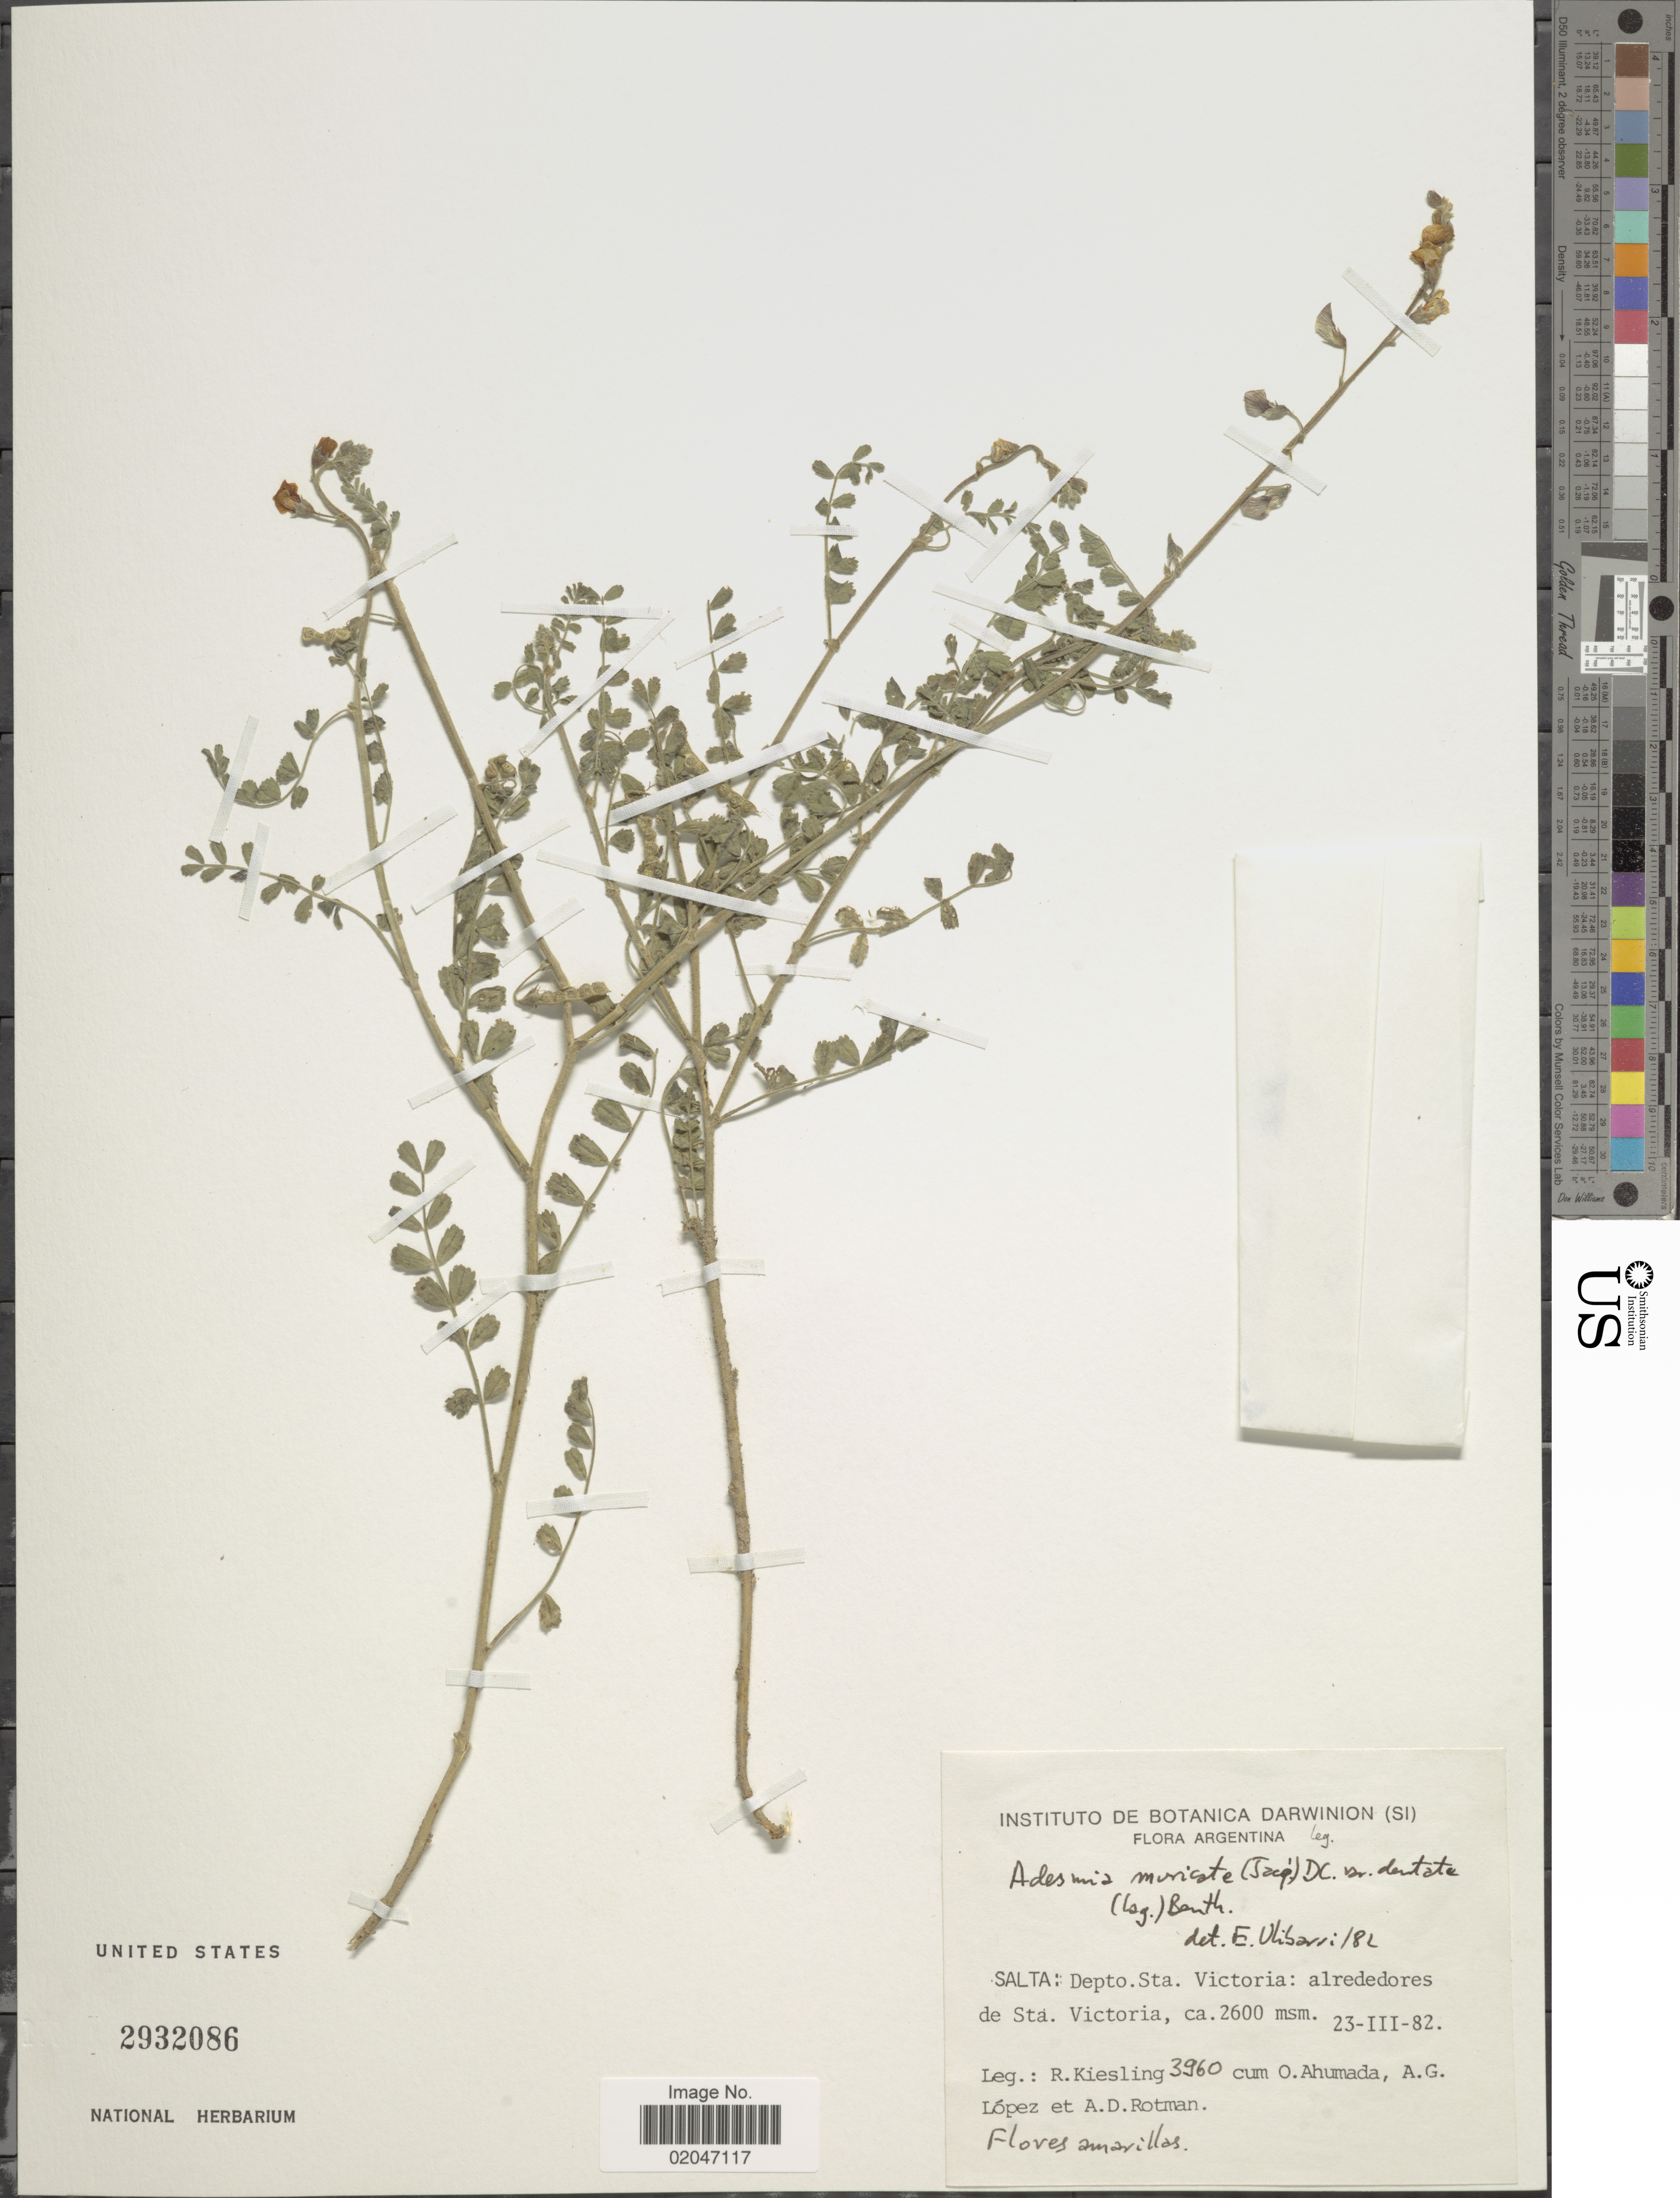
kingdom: Plantae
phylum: Tracheophyta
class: Magnoliopsida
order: Fabales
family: Fabaceae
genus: Adesmia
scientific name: Adesmia muricata var. dentata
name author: Benth.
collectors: R. Kiesling, O. Ahumada, A. G. Lopez & A. D. Rotman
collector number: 3960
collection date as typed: Transcribed d/m/y: 23/3/82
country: Argentina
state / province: Salta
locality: Dept. Sta. Victoria: alrededores de Sta. Victoria.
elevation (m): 2600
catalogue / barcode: US 293206